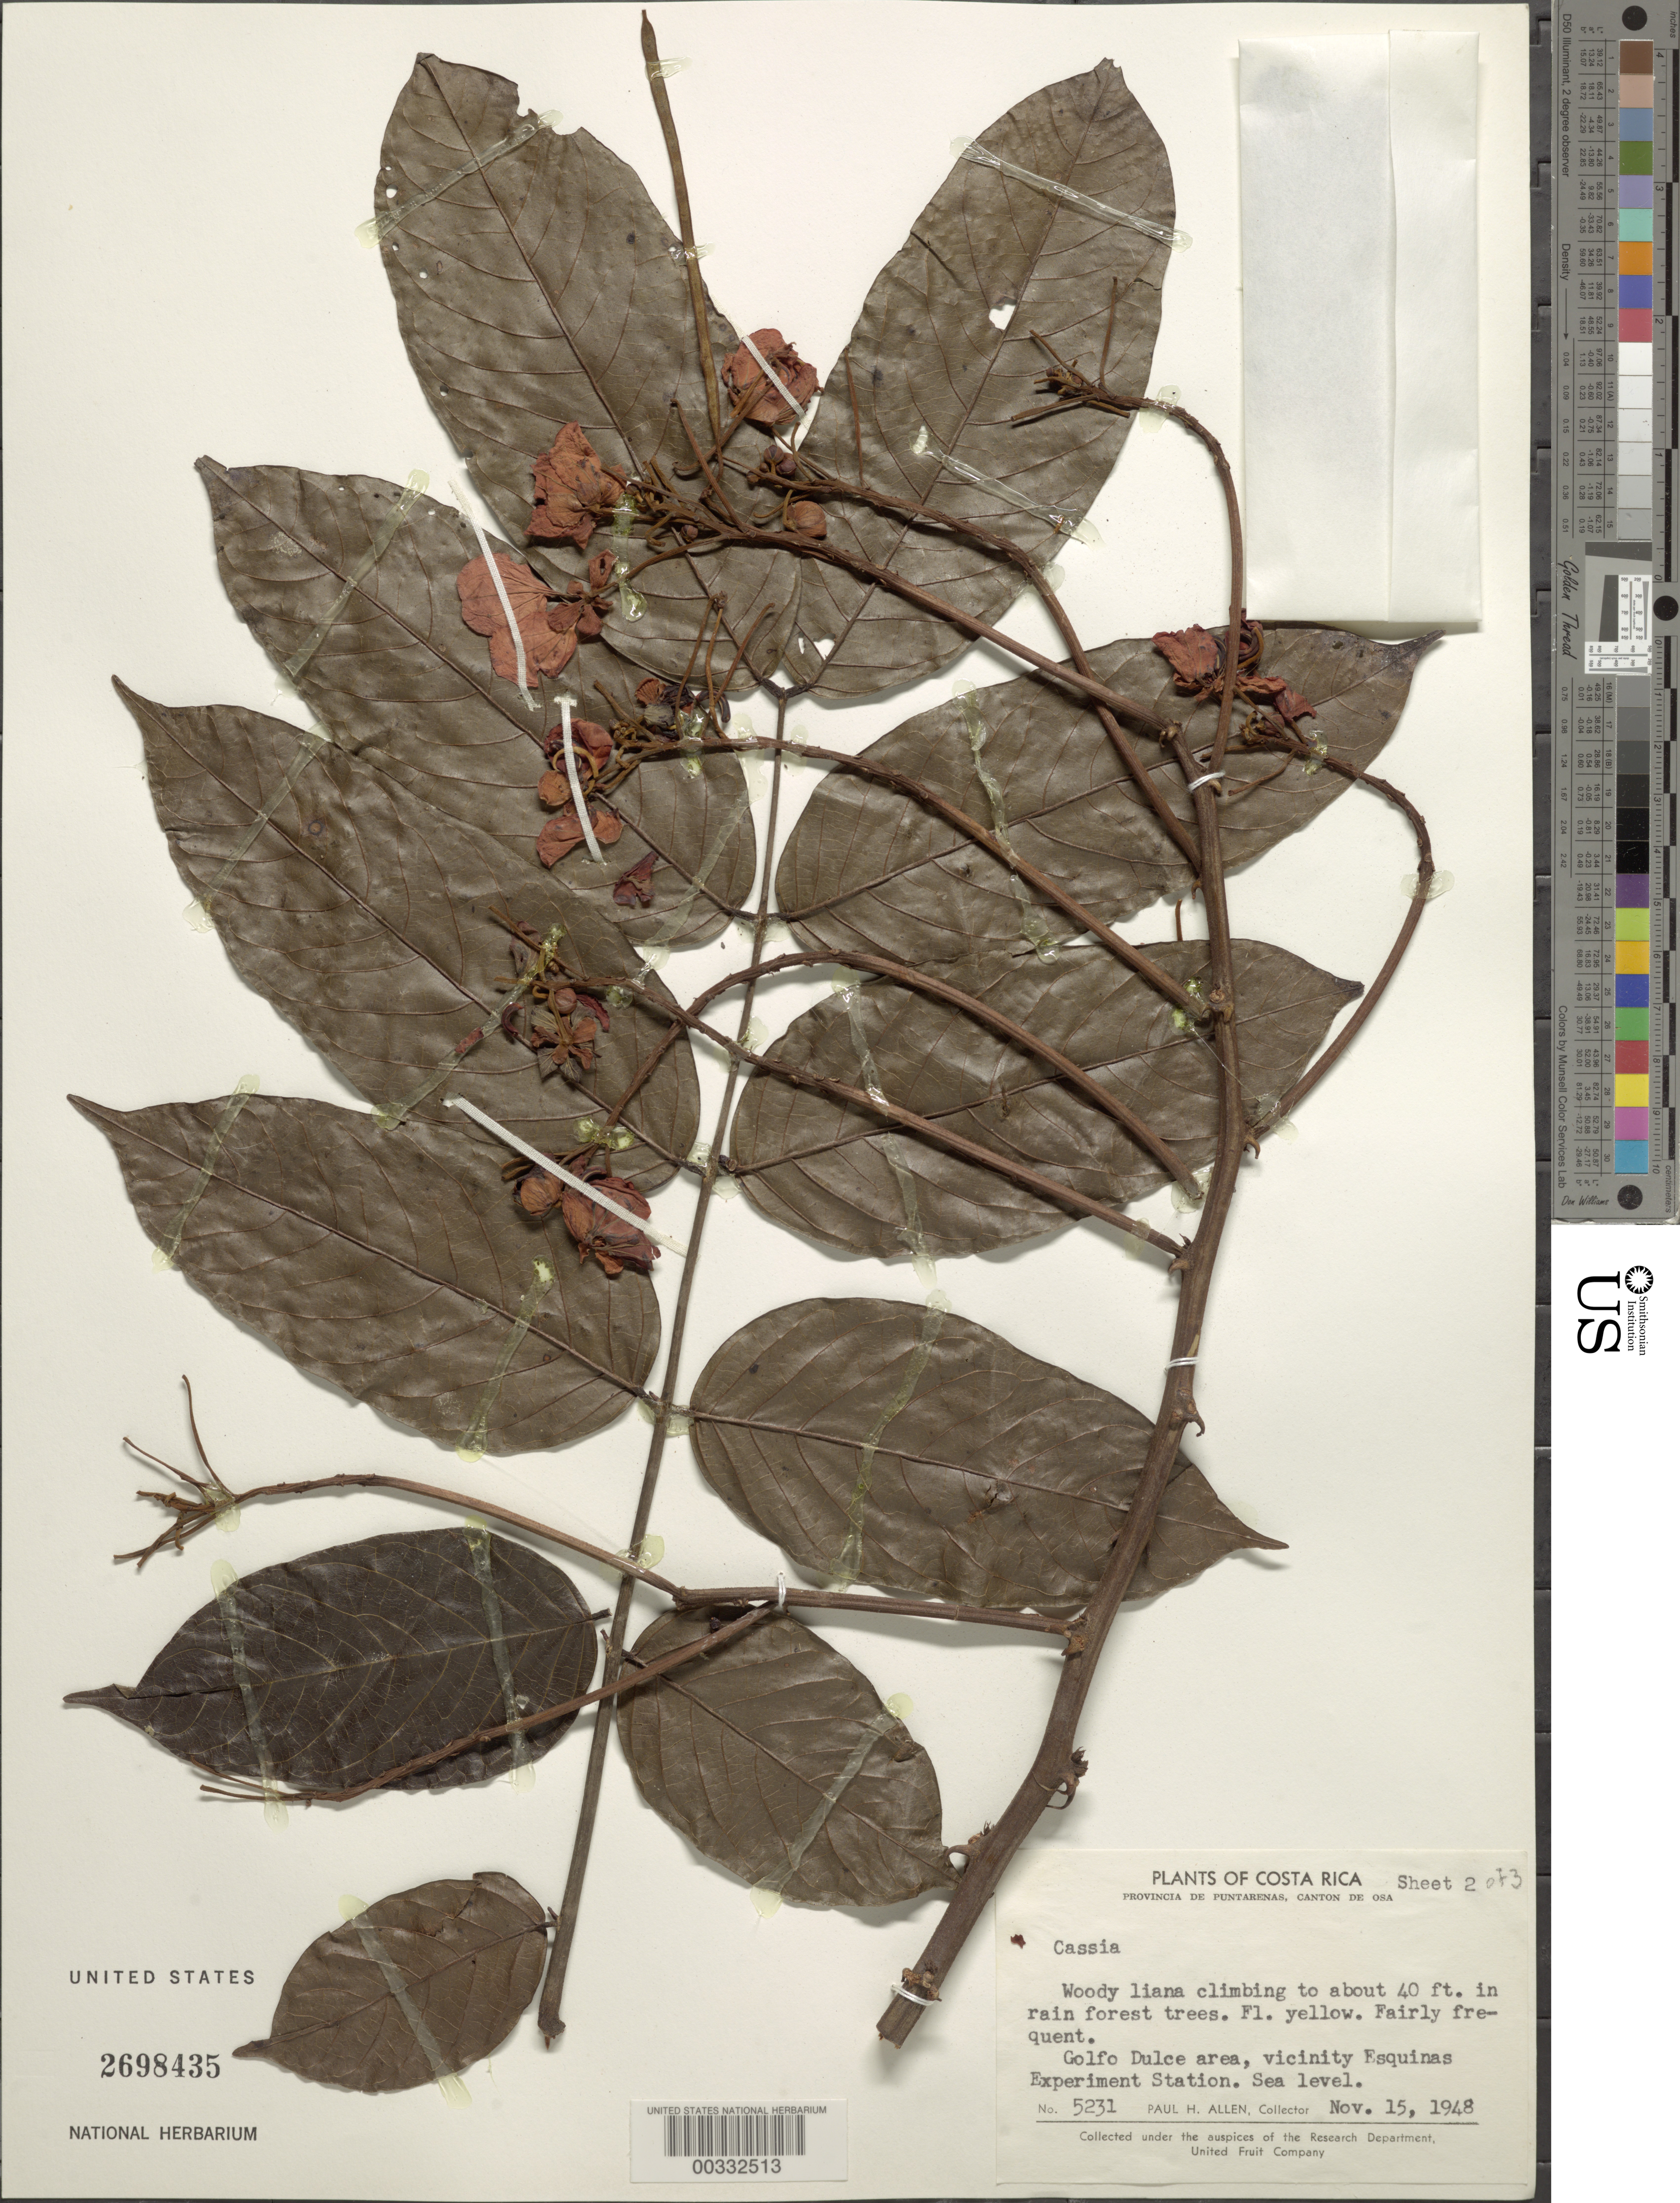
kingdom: Plantae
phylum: Tracheophyta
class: Magnoliopsida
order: Fabales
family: Fabaceae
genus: Senna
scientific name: Senna spinescens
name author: (Hoffmanns. ex Vogel) H.S. Irwin & Barneby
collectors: P. H. Allen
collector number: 5231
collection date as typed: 15 Nov 1948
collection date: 1948-11-15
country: Costa Rica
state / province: Puntarenas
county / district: Osa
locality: Golfo dulce area, vicinity of esquinas experiment station; canton de osa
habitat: Woody liana; in rain forest trees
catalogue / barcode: US 2698435